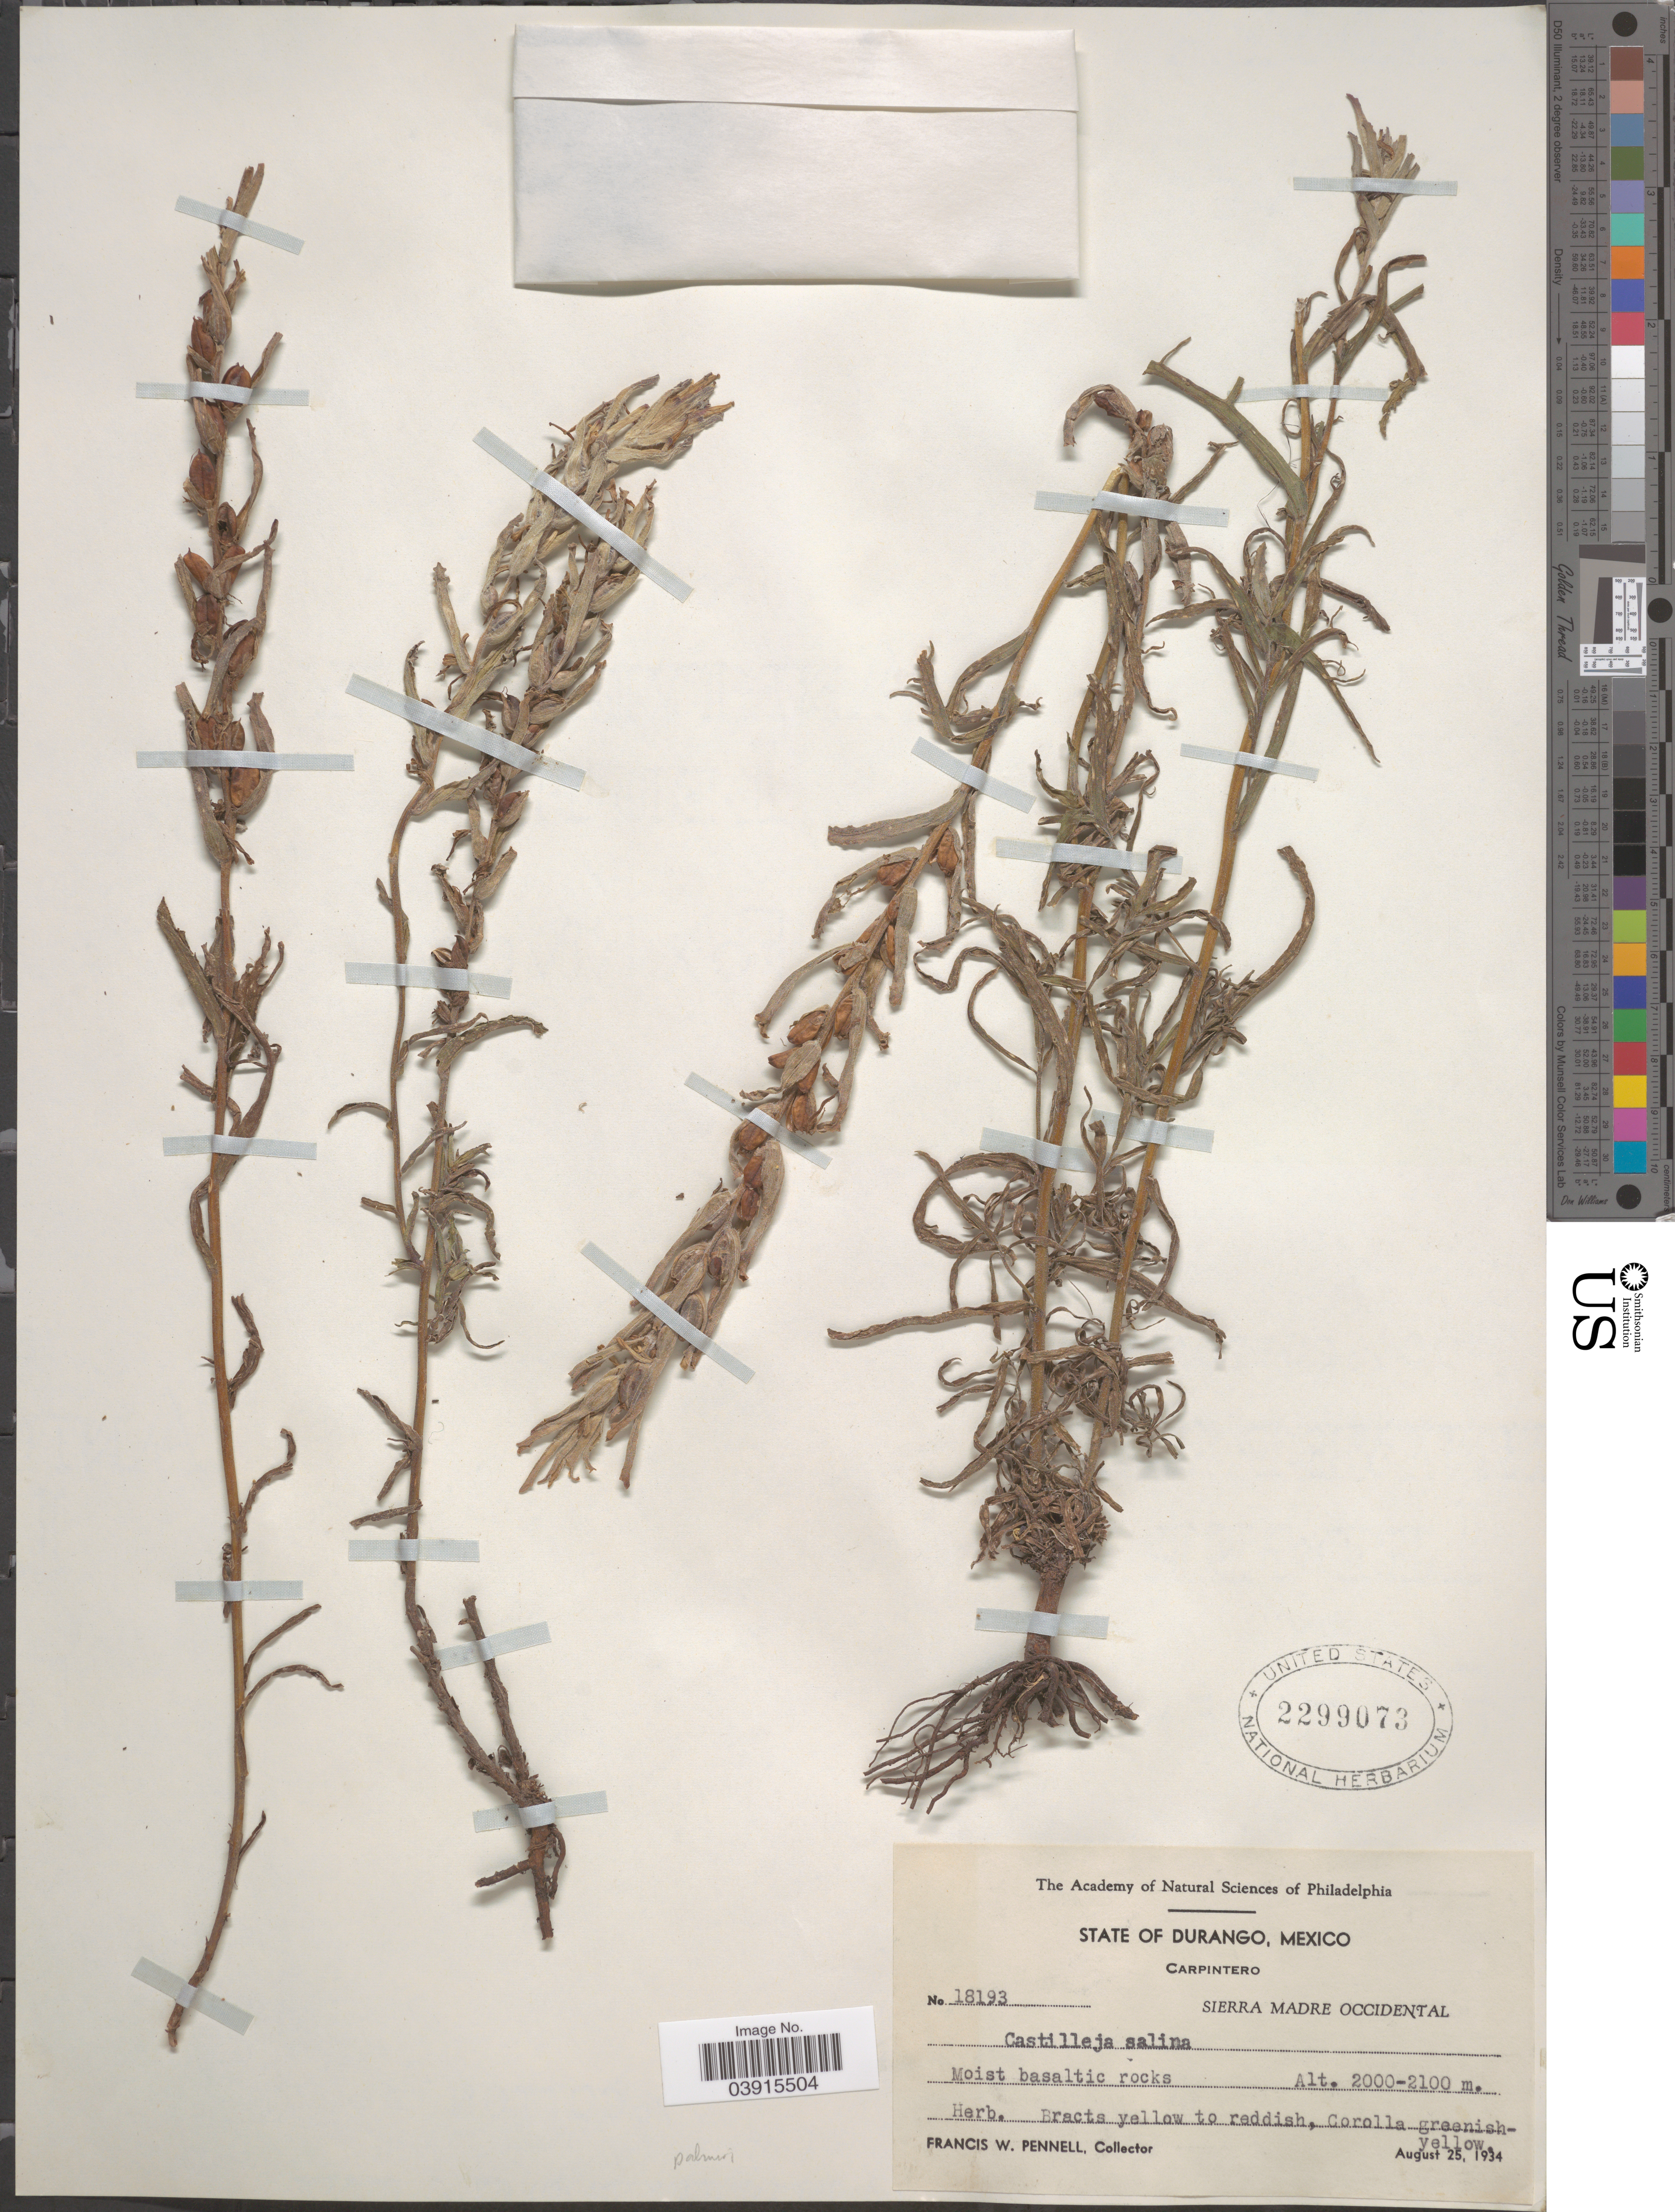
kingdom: Plantae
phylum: Tracheophyta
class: Magnoliopsida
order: Lamiales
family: Orobanchaceae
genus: Castilleja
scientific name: Castilleja palmeri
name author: Eastw.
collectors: F. W. Pennell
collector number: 18193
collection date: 1934-08-25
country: Mexico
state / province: Durango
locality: Carpintero. Sierra Madre Occidental.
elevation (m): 2000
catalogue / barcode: US 2299073